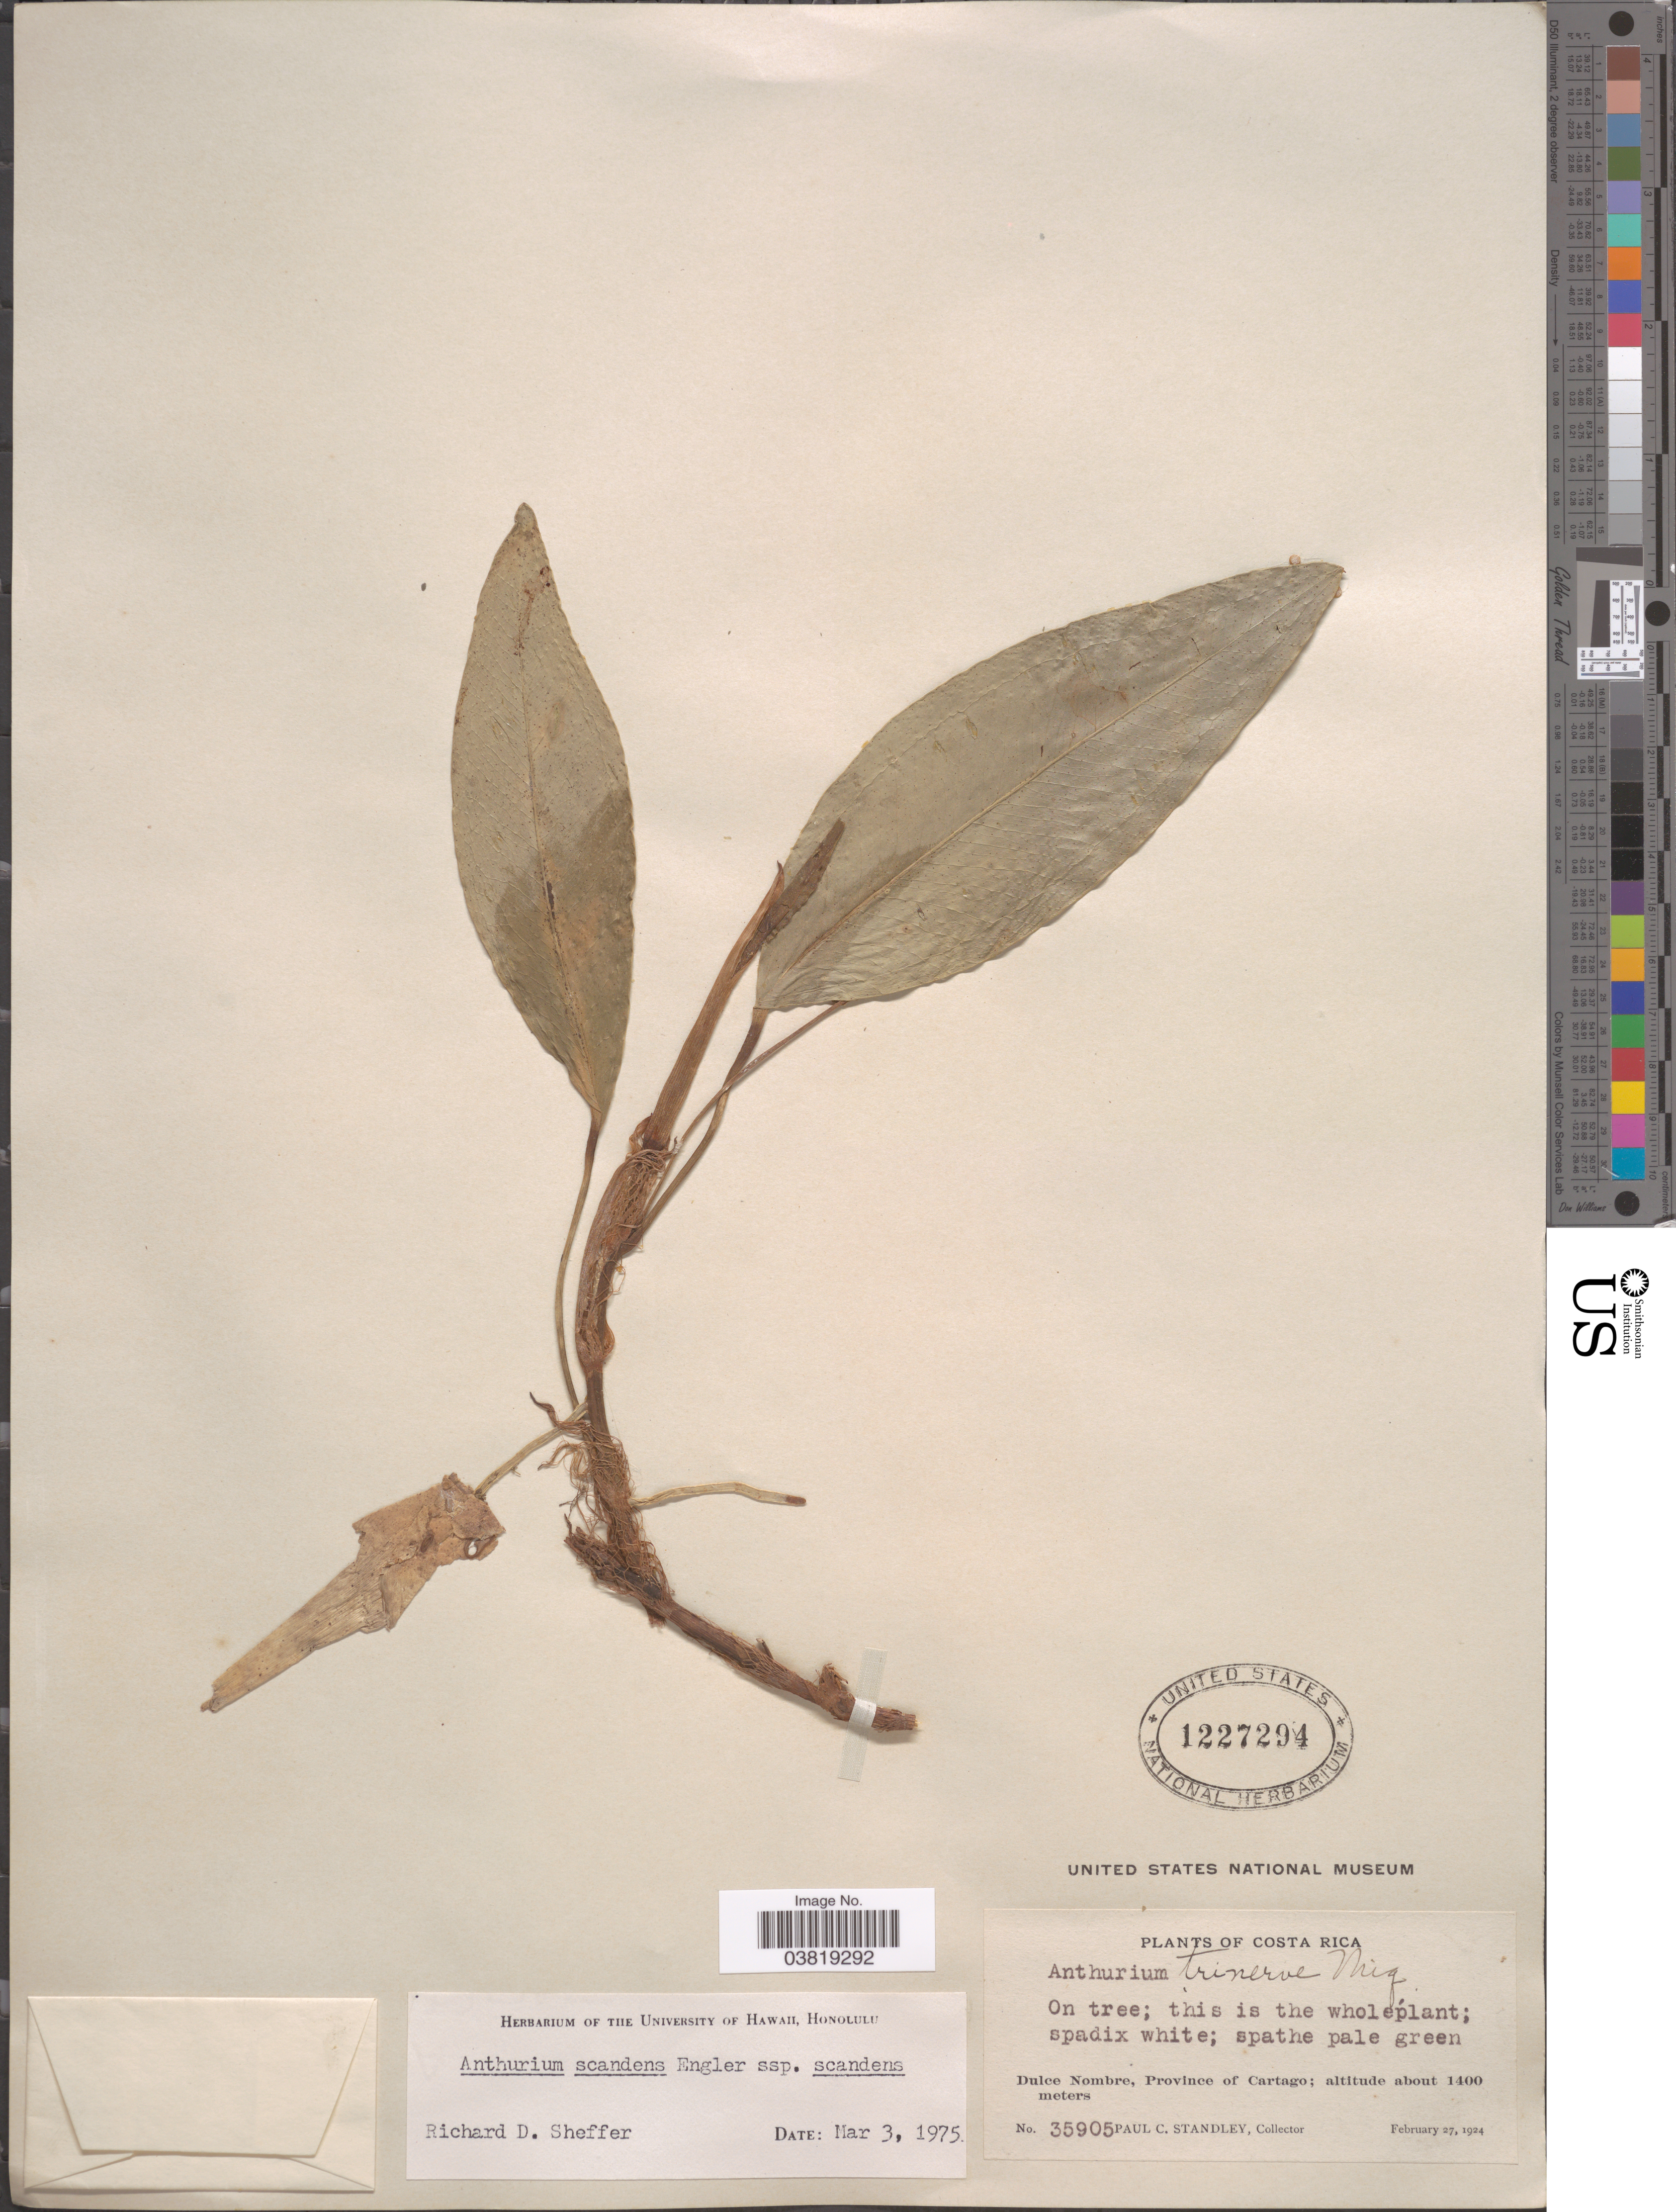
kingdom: Plantae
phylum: Tracheophyta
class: Liliopsida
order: Alismatales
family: Araceae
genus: Anthurium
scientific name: Anthurium scandens var. scandens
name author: (Aubl.) Engl.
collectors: P. C. Standley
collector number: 35905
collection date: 1924-02-27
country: Costa Rica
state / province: Cartago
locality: Dulce Nombre.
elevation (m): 1400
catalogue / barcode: US 1227294